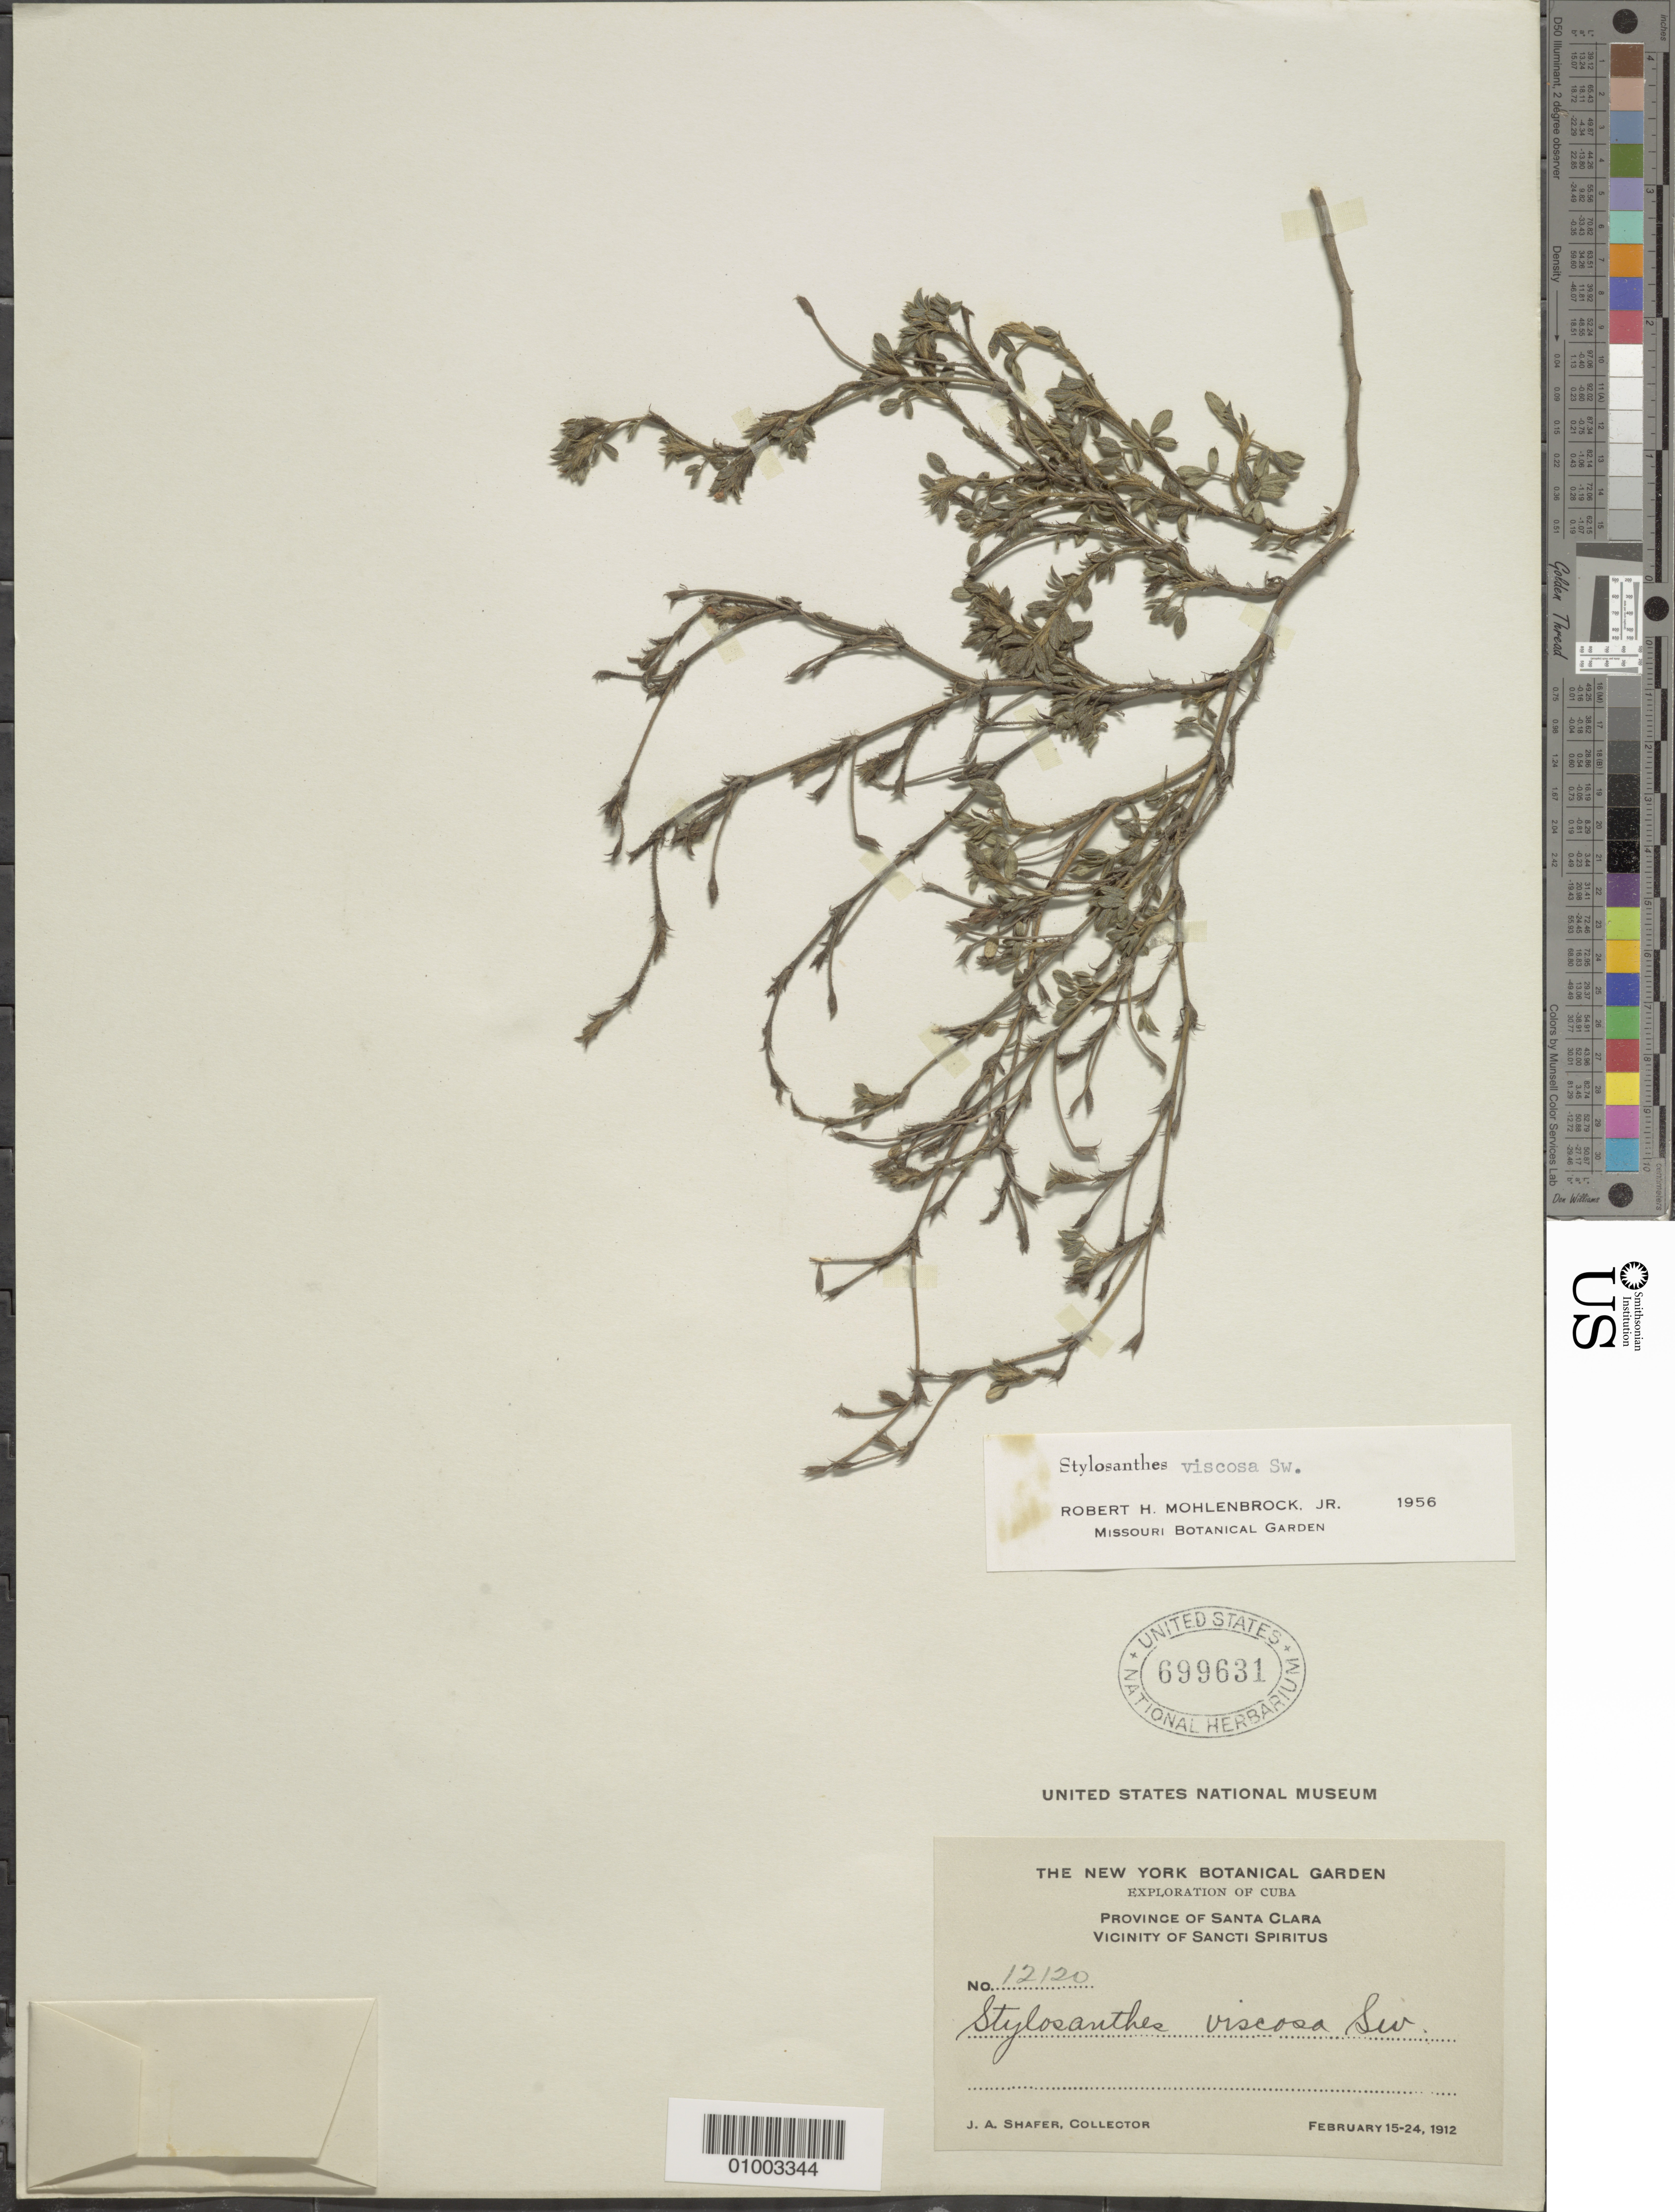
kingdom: Plantae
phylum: Tracheophyta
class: Magnoliopsida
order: Fabales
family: Fabaceae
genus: Stylosanthes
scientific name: Stylosanthes viscosa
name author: Sw.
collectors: J. A. Shafer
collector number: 12120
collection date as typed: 15 Feb 1912 to 24 Feb 1912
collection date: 1912-02-15/1912-02-24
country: Cuba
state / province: Sancti Spiritus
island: Cuba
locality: Sancti Spiritus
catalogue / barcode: US 699631